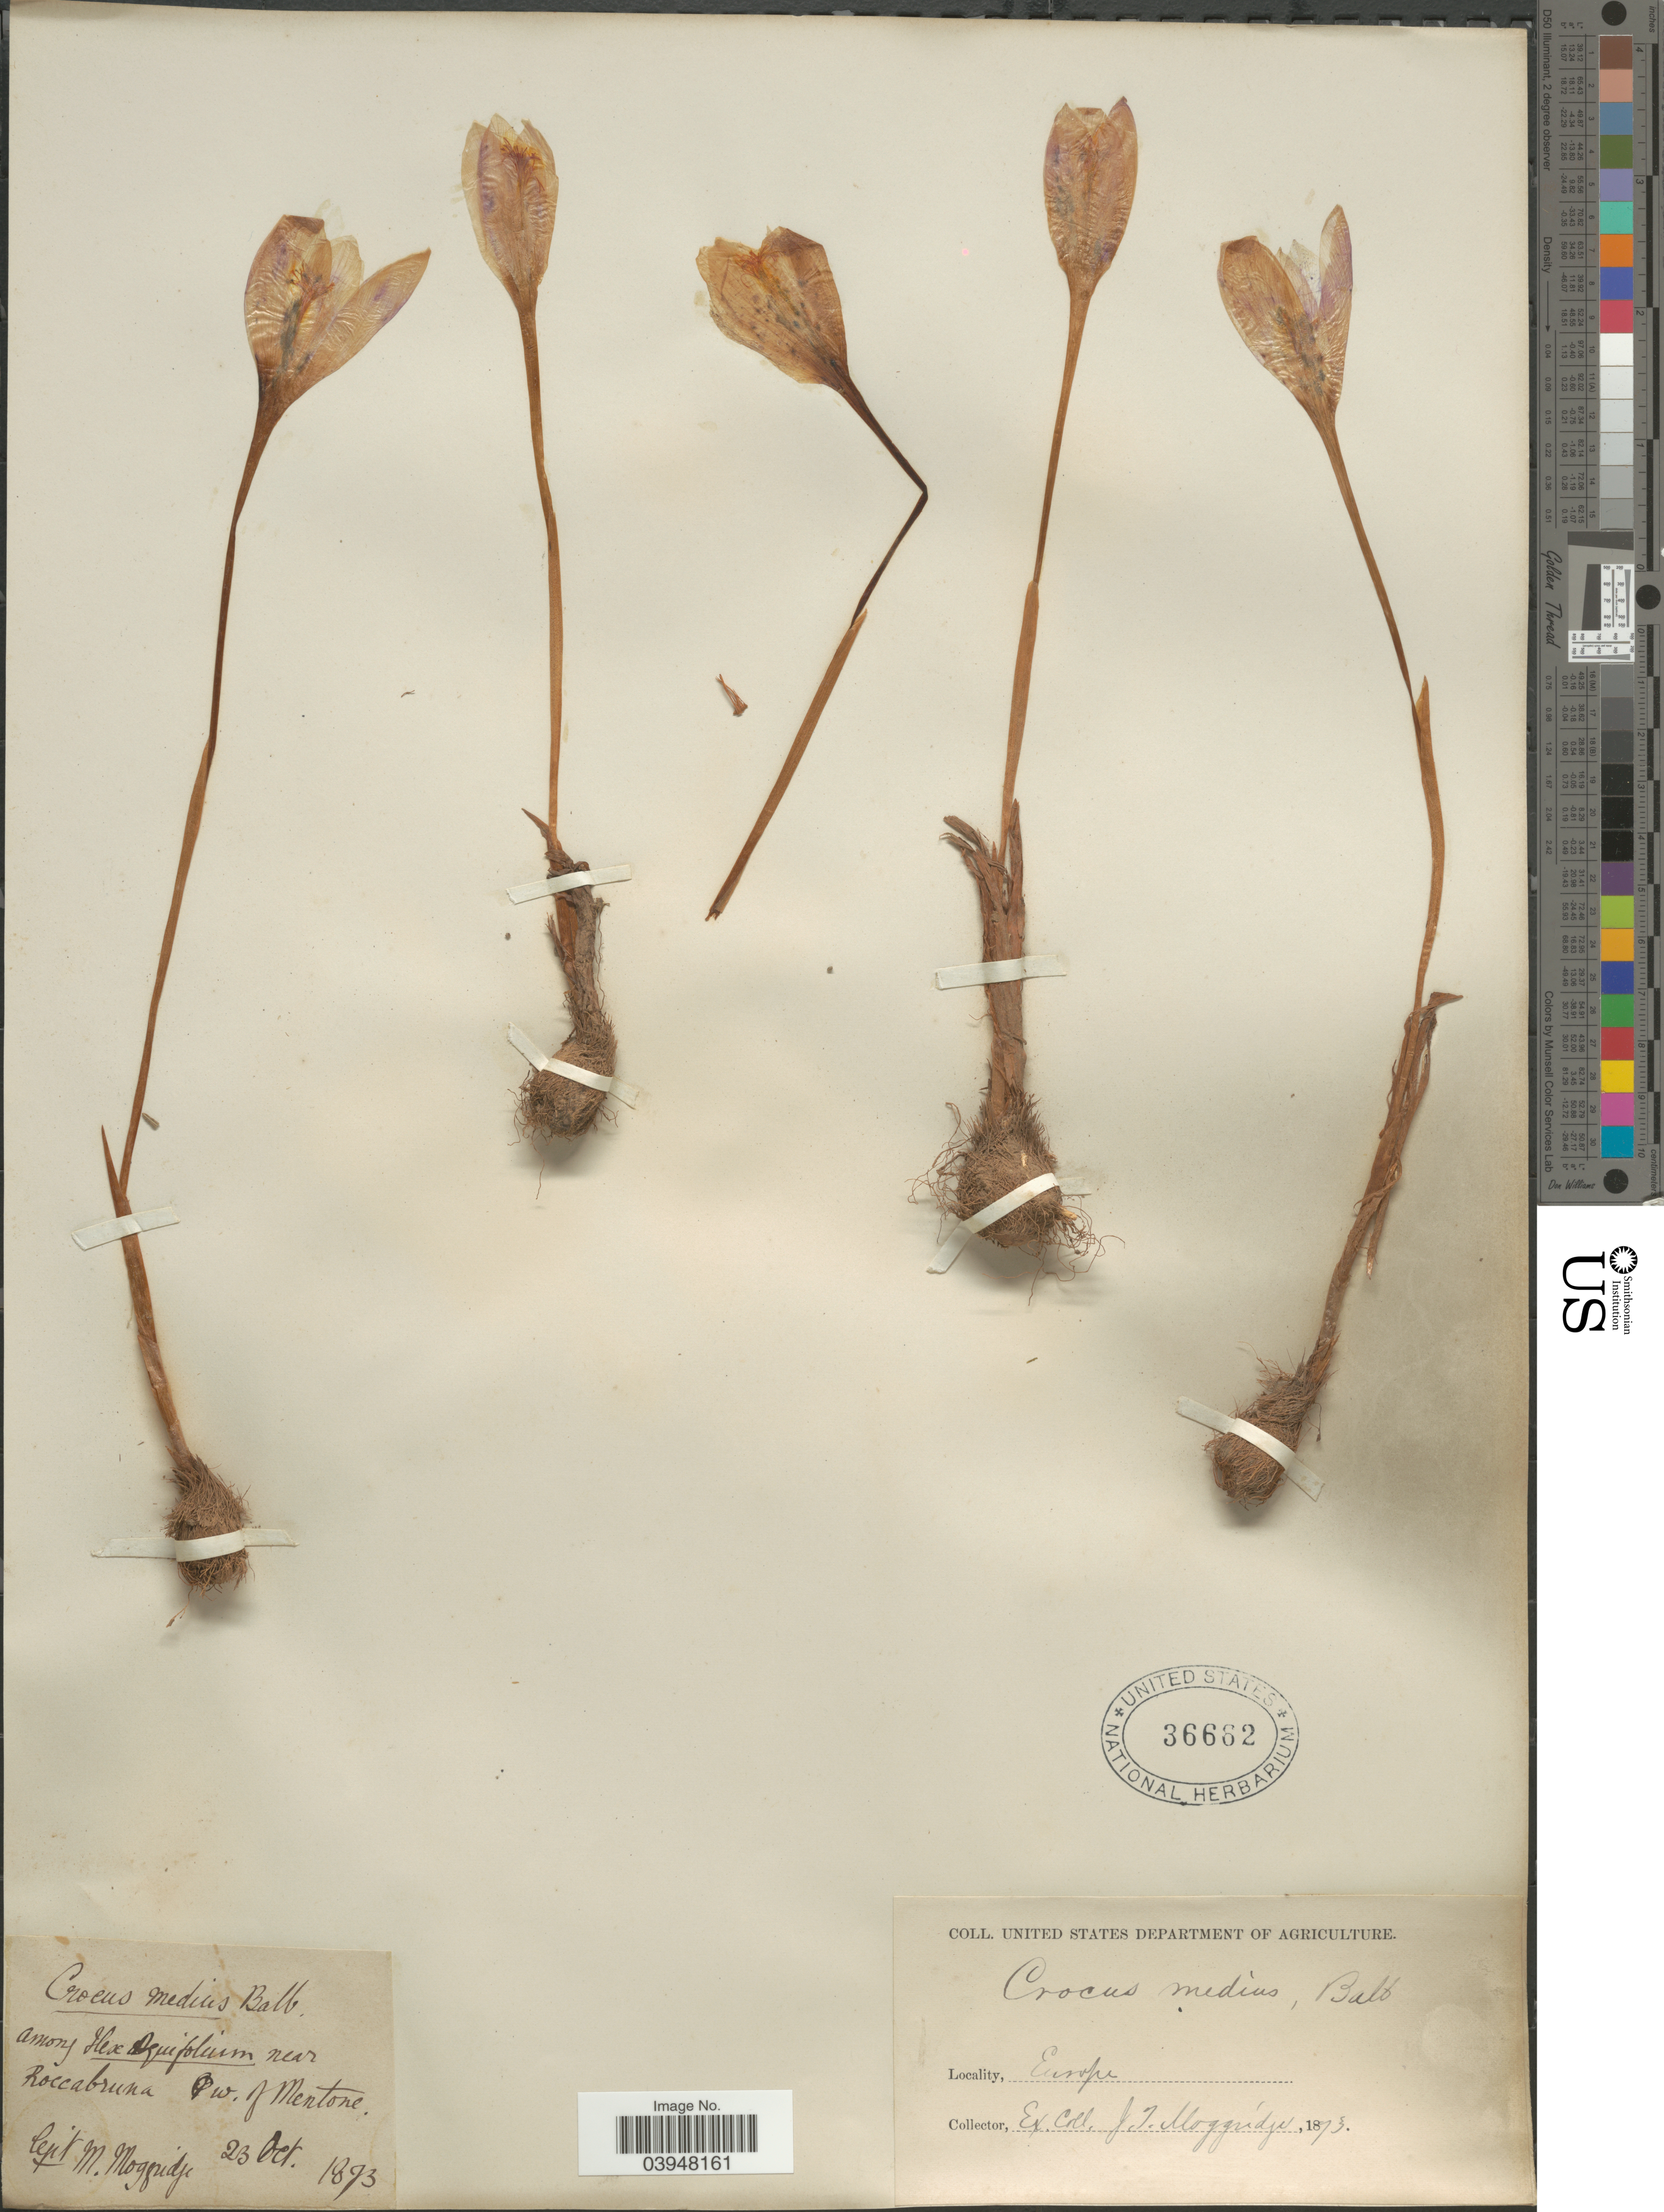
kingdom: Plantae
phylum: Tracheophyta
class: Liliopsida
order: Asparagales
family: Iridaceae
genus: Crocus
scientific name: Crocus medius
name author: Balb.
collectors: M. Moggridge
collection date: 1893-10-23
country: France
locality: Among Ilex Aequifolium near Roccabruna Pw. of Mentone. Europe.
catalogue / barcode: US 36662